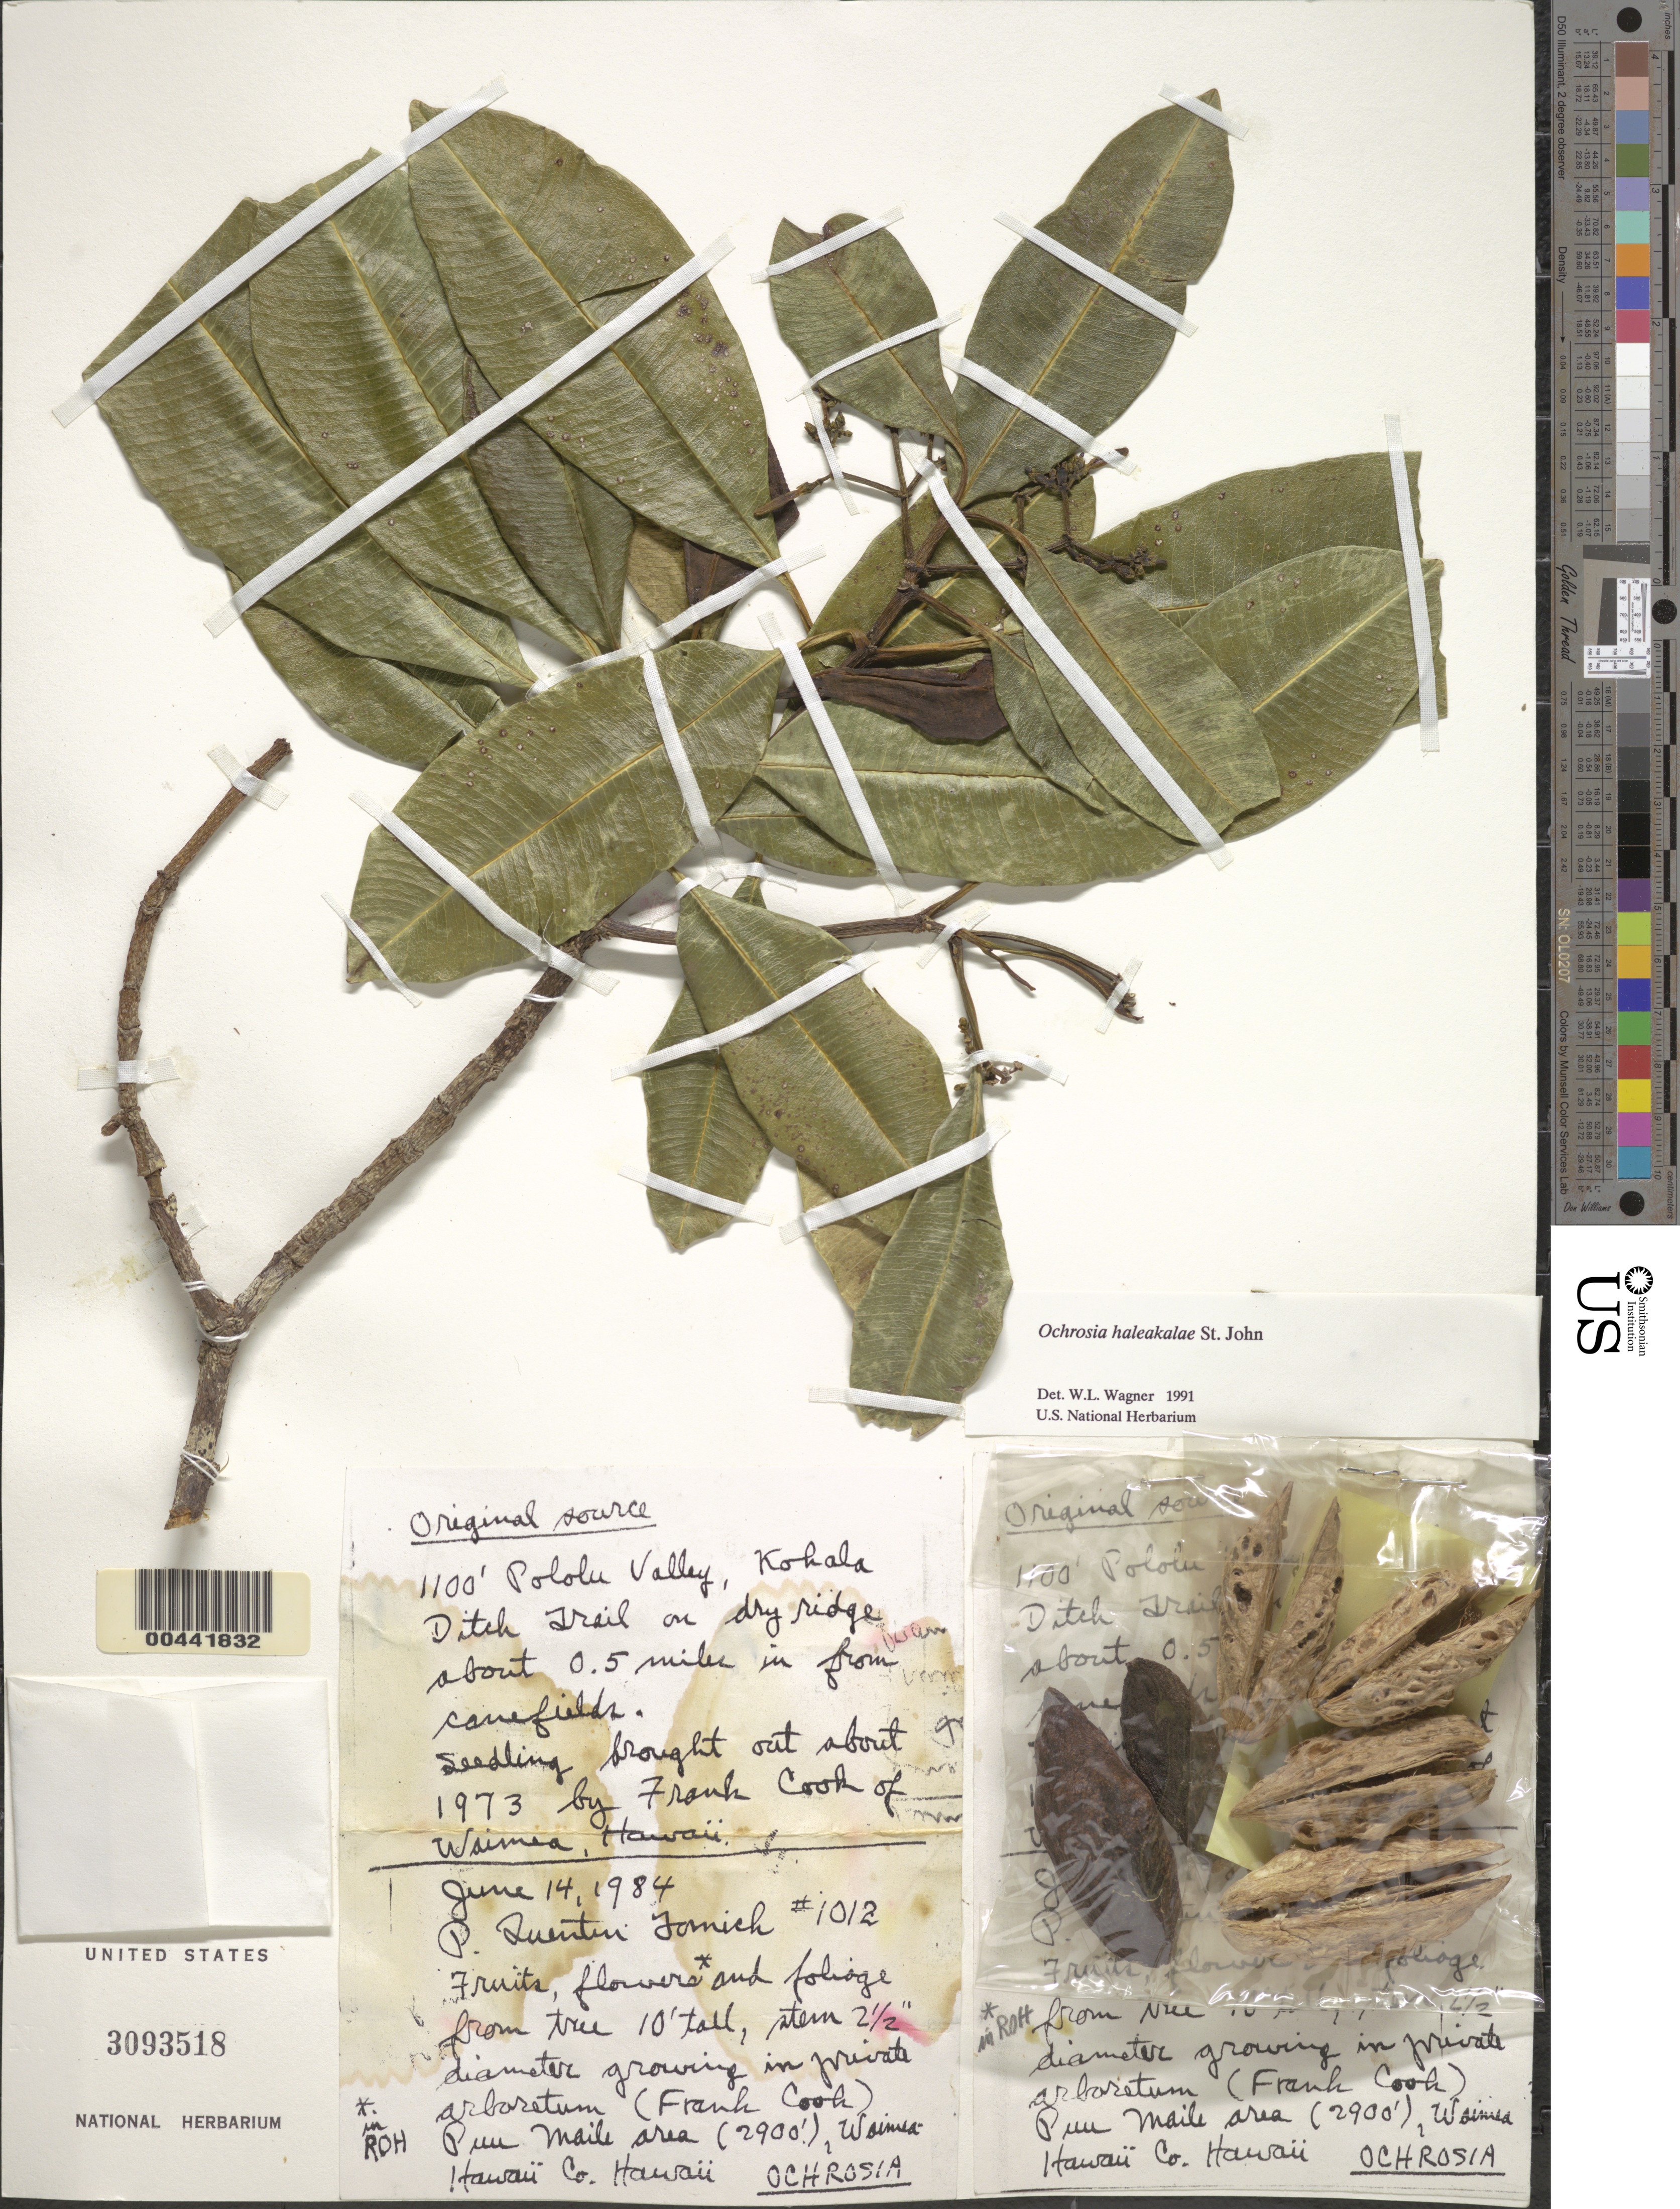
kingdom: Plantae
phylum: Tracheophyta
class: Magnoliopsida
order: Gentianales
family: Apocynaceae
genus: Ochrosia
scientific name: Ochrosia haleakalae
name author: H. St. John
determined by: Wagner, W. L., (BOT), Smithsonian Institution - National Museum of Natural History (UNITED STATES)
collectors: P. Tomich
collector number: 1012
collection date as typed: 14 Jun 1984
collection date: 1984-06-14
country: United States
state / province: Hawaii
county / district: Hawaii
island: Hawaii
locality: Private arboretum of Frank Cook, Puu Maile area, Waimea, Hawaii County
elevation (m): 884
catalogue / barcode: US 3093518